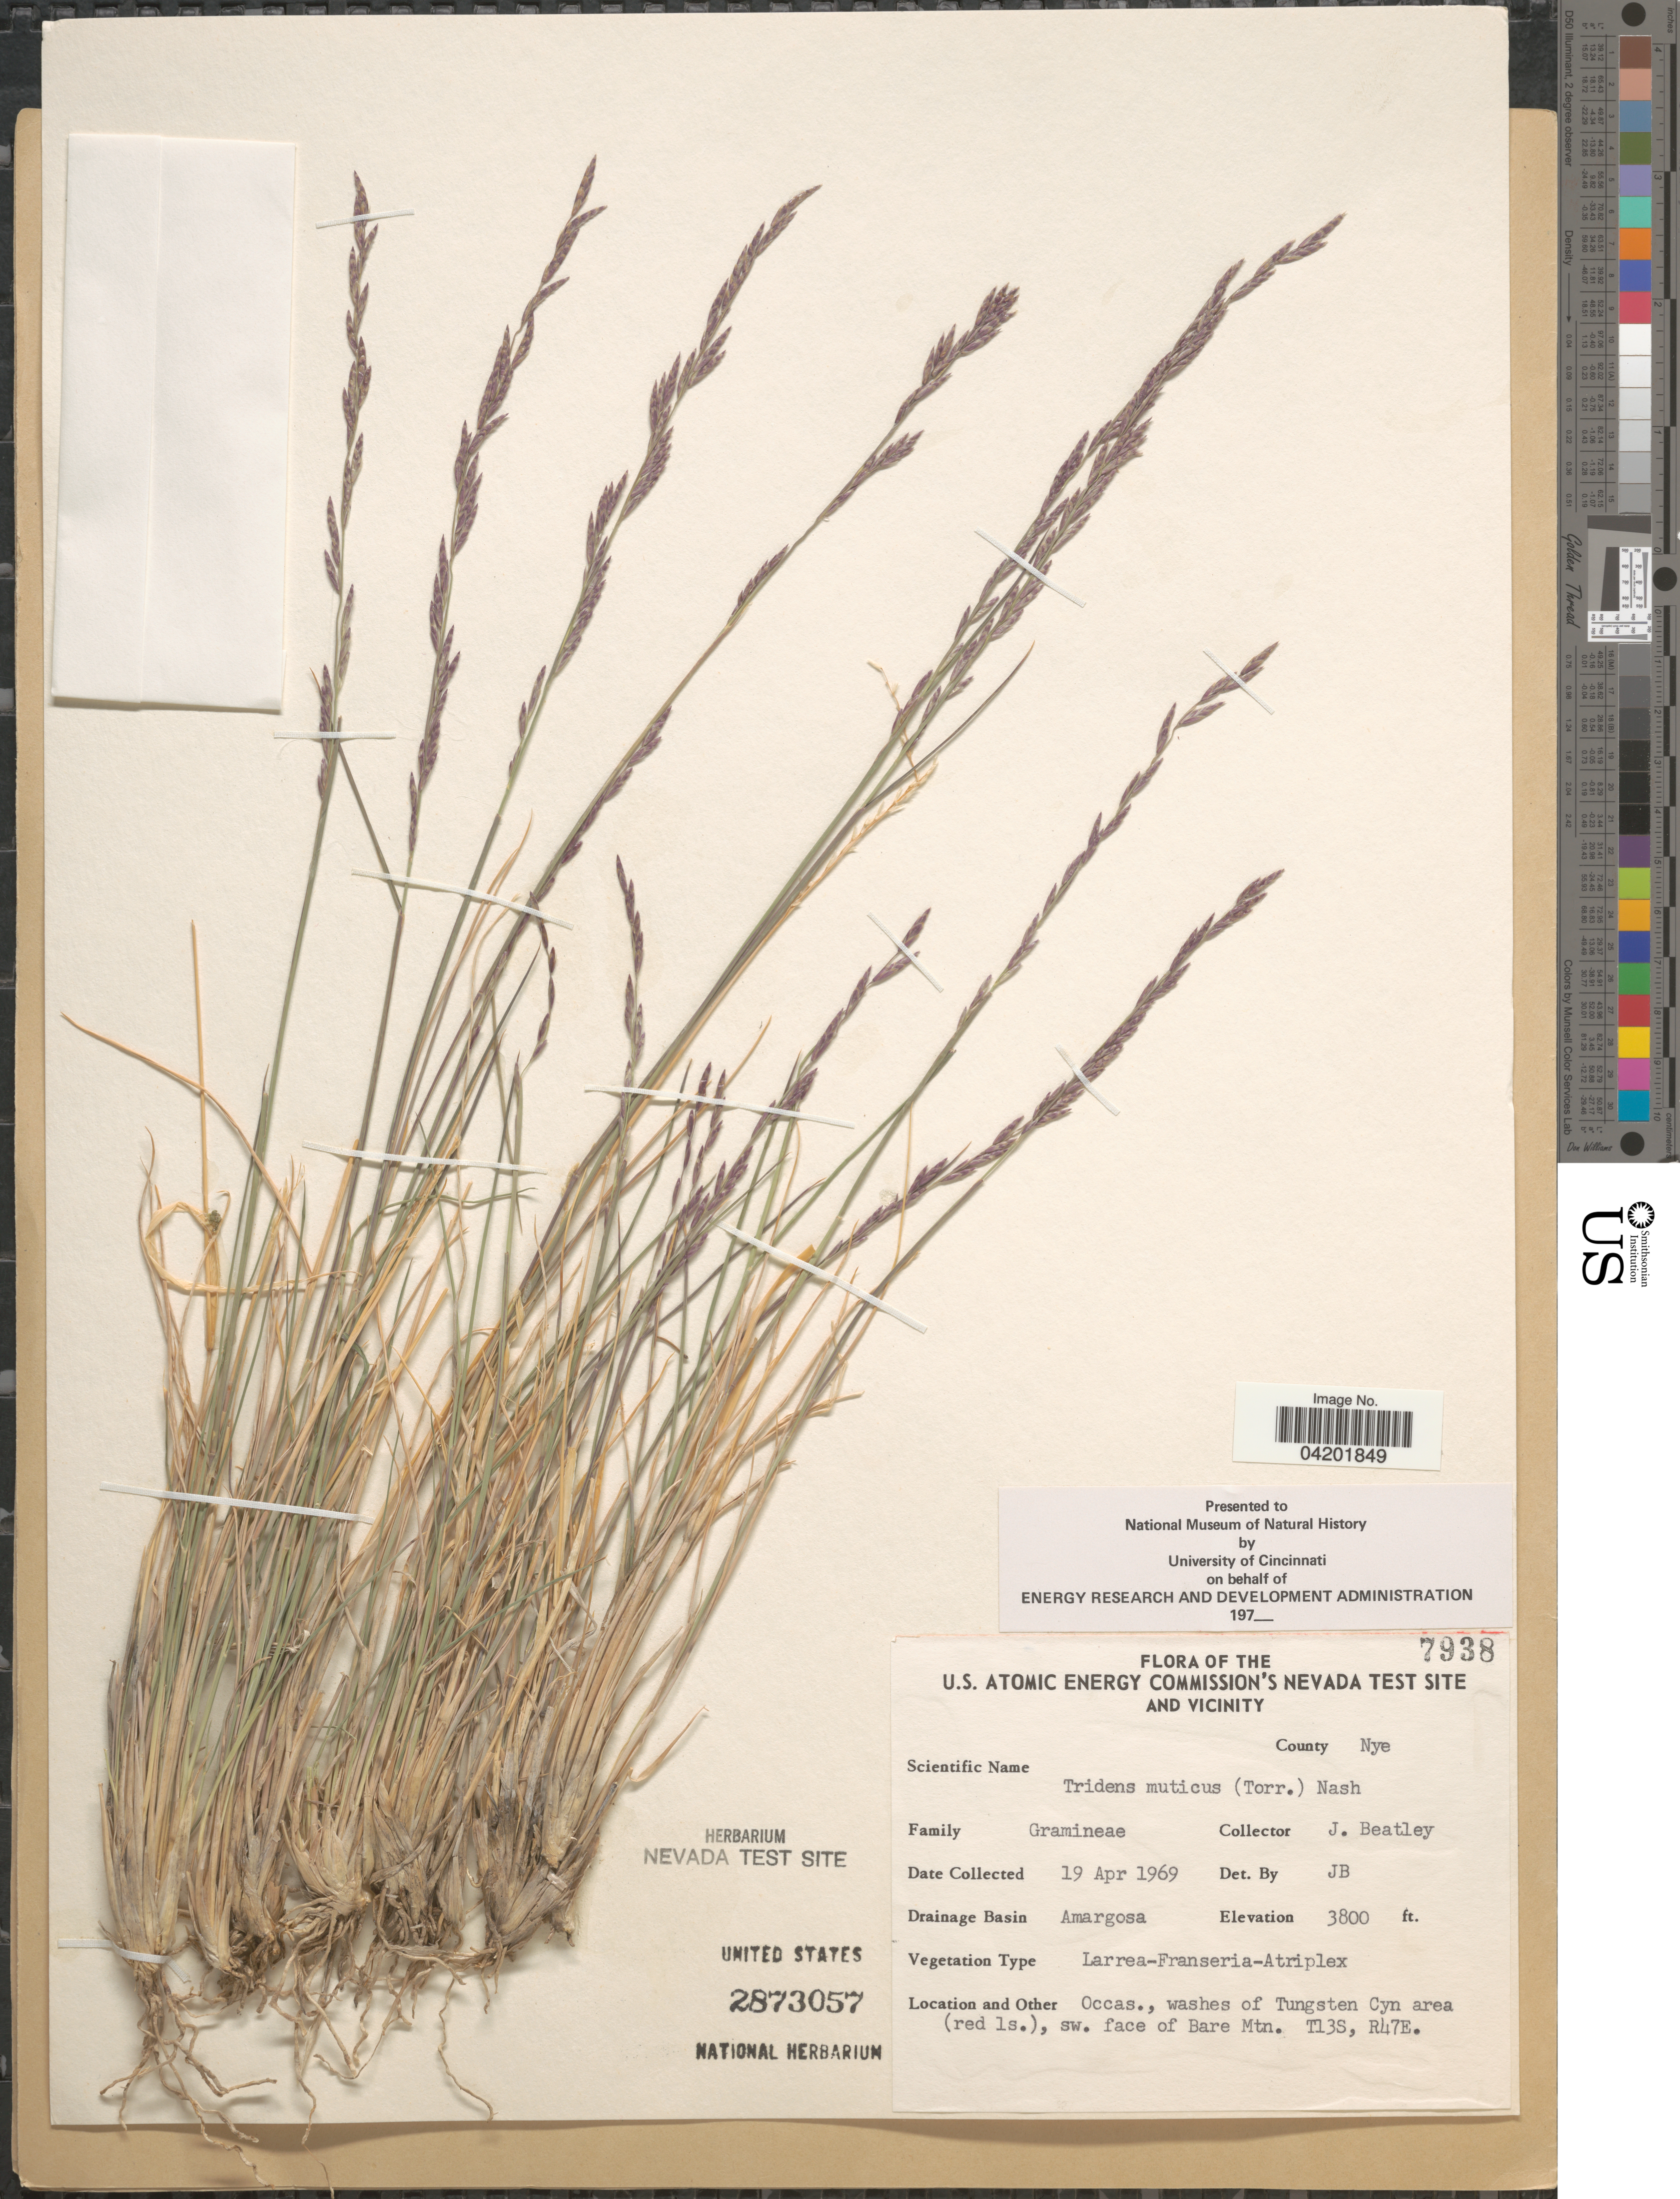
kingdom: Plantae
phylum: Tracheophyta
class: Liliopsida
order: Poales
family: Poaceae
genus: Tridentopsis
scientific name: Tridentopsis mutica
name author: (Torr.) P.M. Peterson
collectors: J. C. Beatley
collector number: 7938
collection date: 1969-04-19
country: United States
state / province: Nevada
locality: The U.S. Atomic Energy Commission's Nevada Test Site and Vicinity. County Nye. Drainage Basin Amargosa. Occas., washes of Tungsten Cyn area (red ls.), sw. face of Bare Mtn. T13S, R47E.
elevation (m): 1158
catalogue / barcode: US 2873057